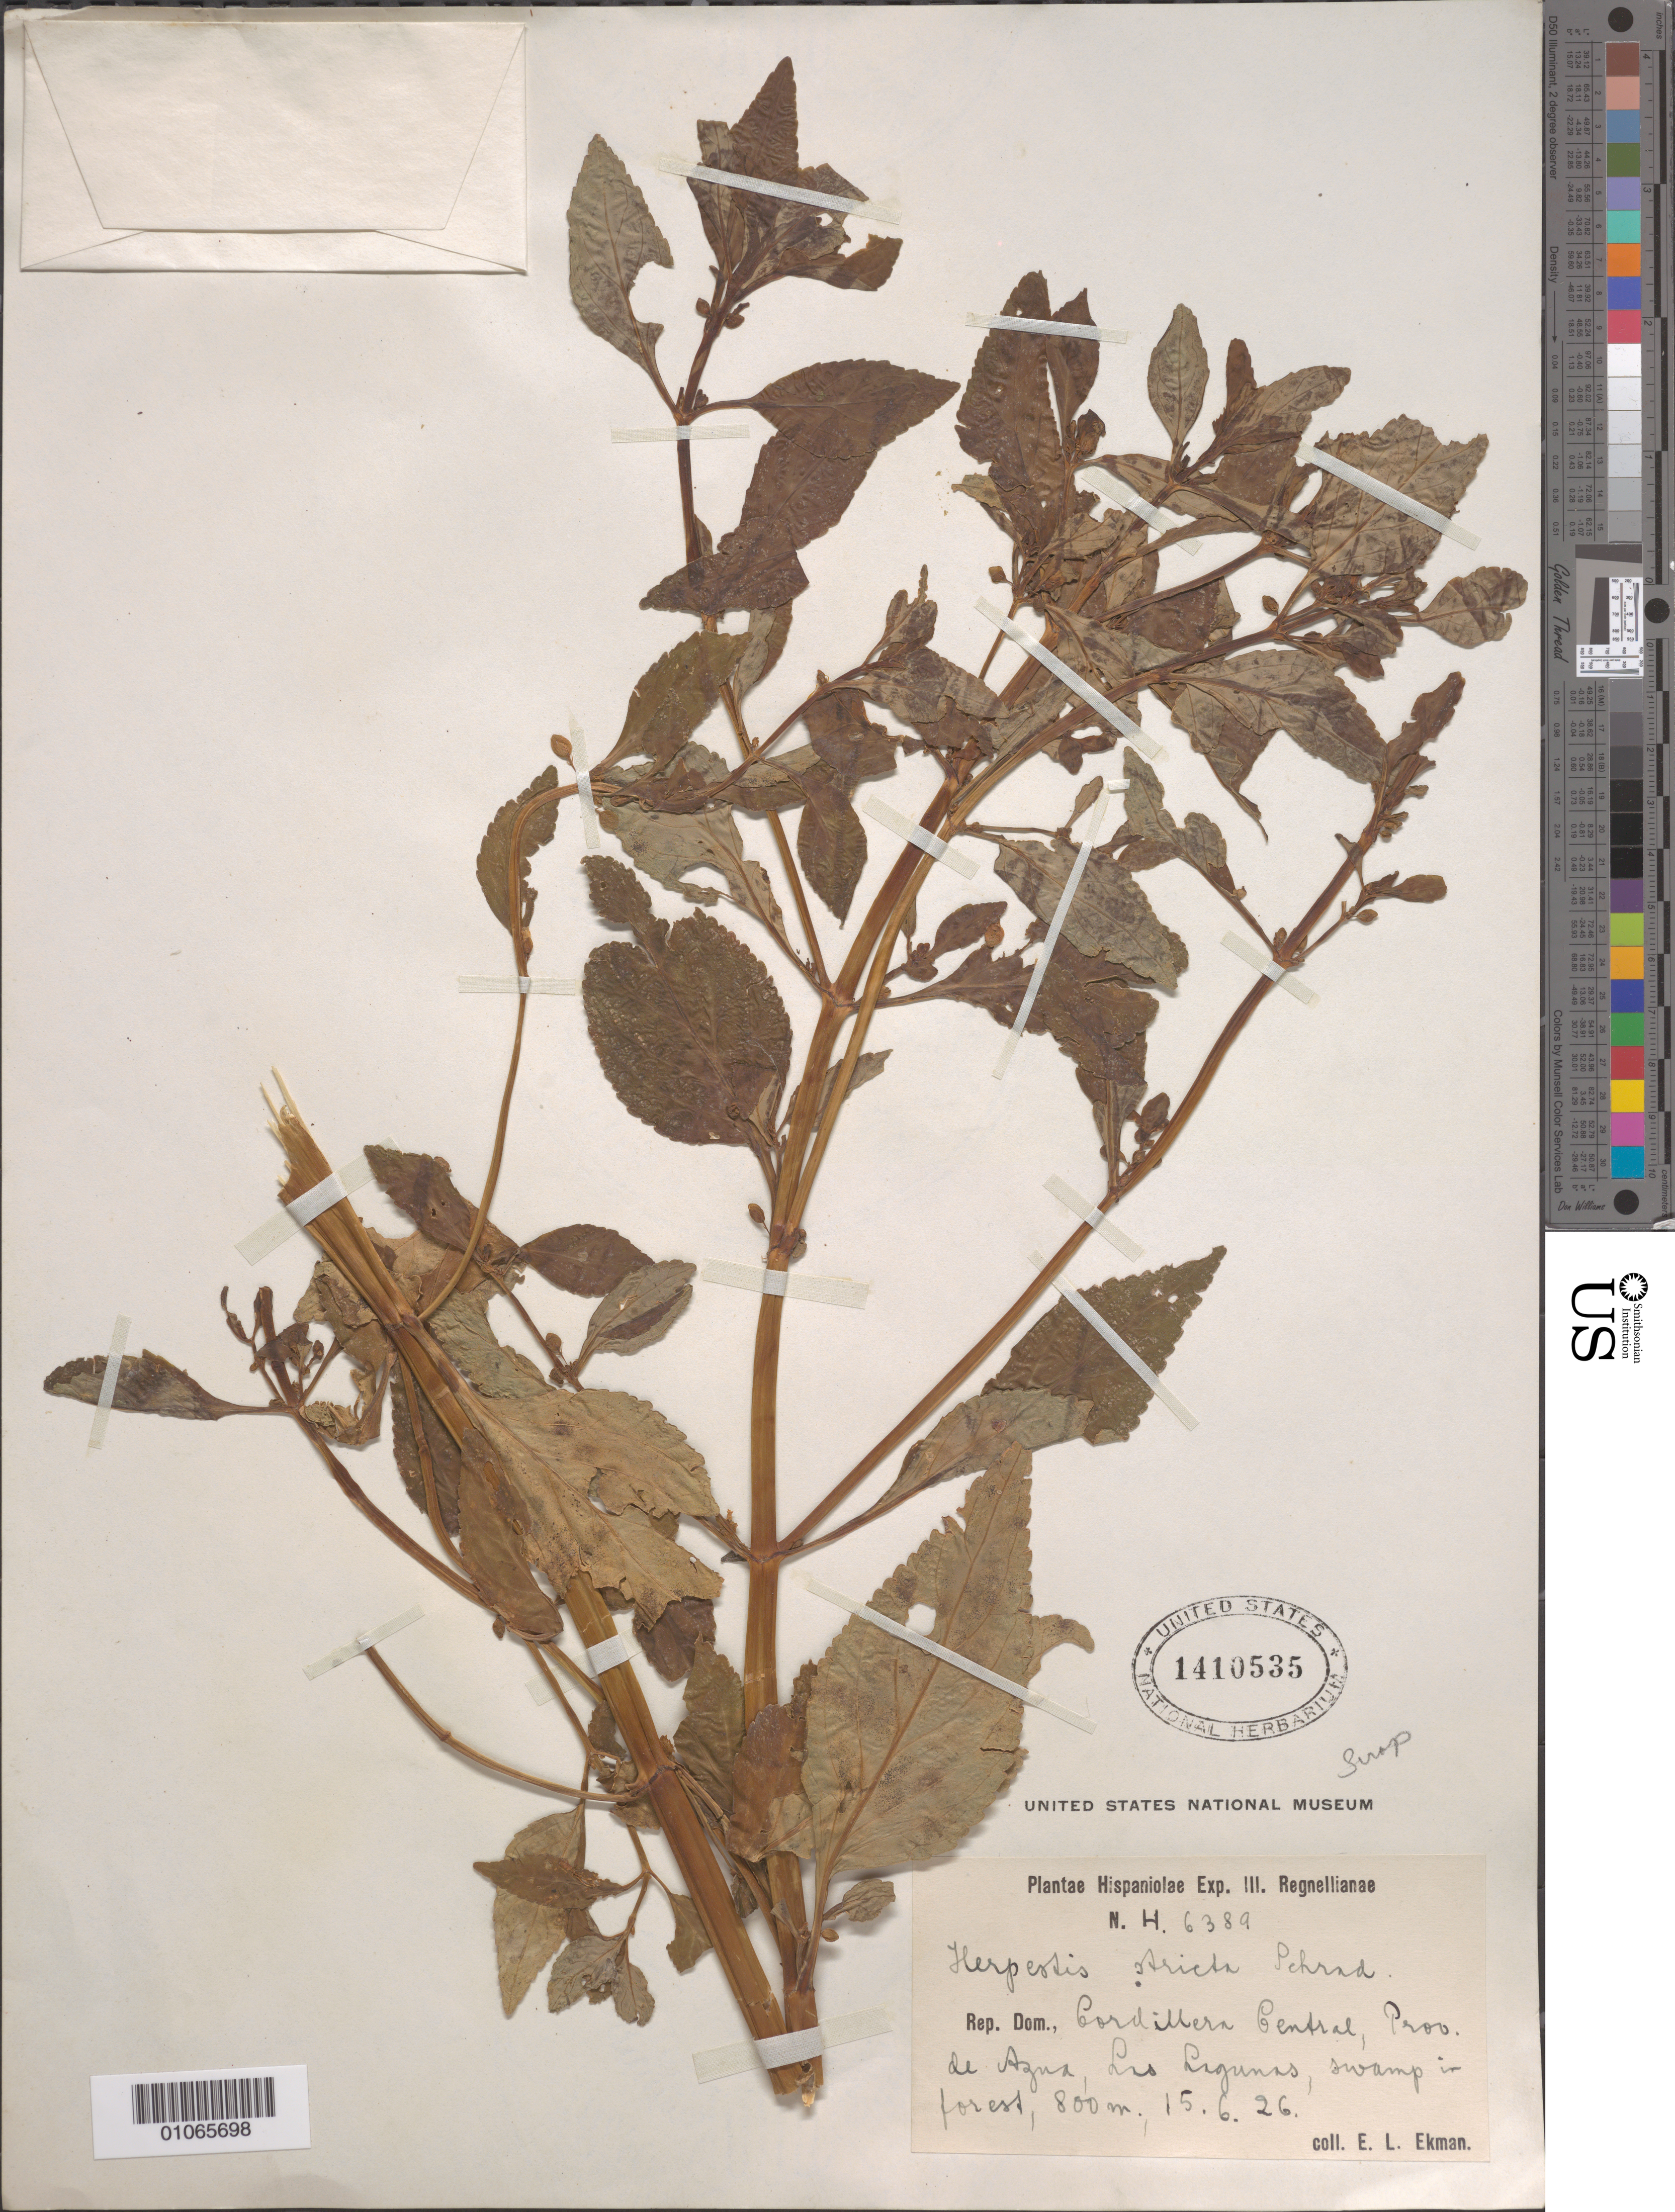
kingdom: Plantae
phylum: Tracheophyta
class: Magnoliopsida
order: Lamiales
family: Plantaginaceae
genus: Bacopa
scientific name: Bacopa stricta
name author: (Schrad.) Wettst. ex Edwall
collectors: E. L. Ekman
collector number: H 6389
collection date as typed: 15 Jun 1926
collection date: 1926-06-15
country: Dominican Republic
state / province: Azua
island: Hispaniola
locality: Cordillera Central, Las Lagunas, swamp in forest.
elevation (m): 800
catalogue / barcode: US 1410535